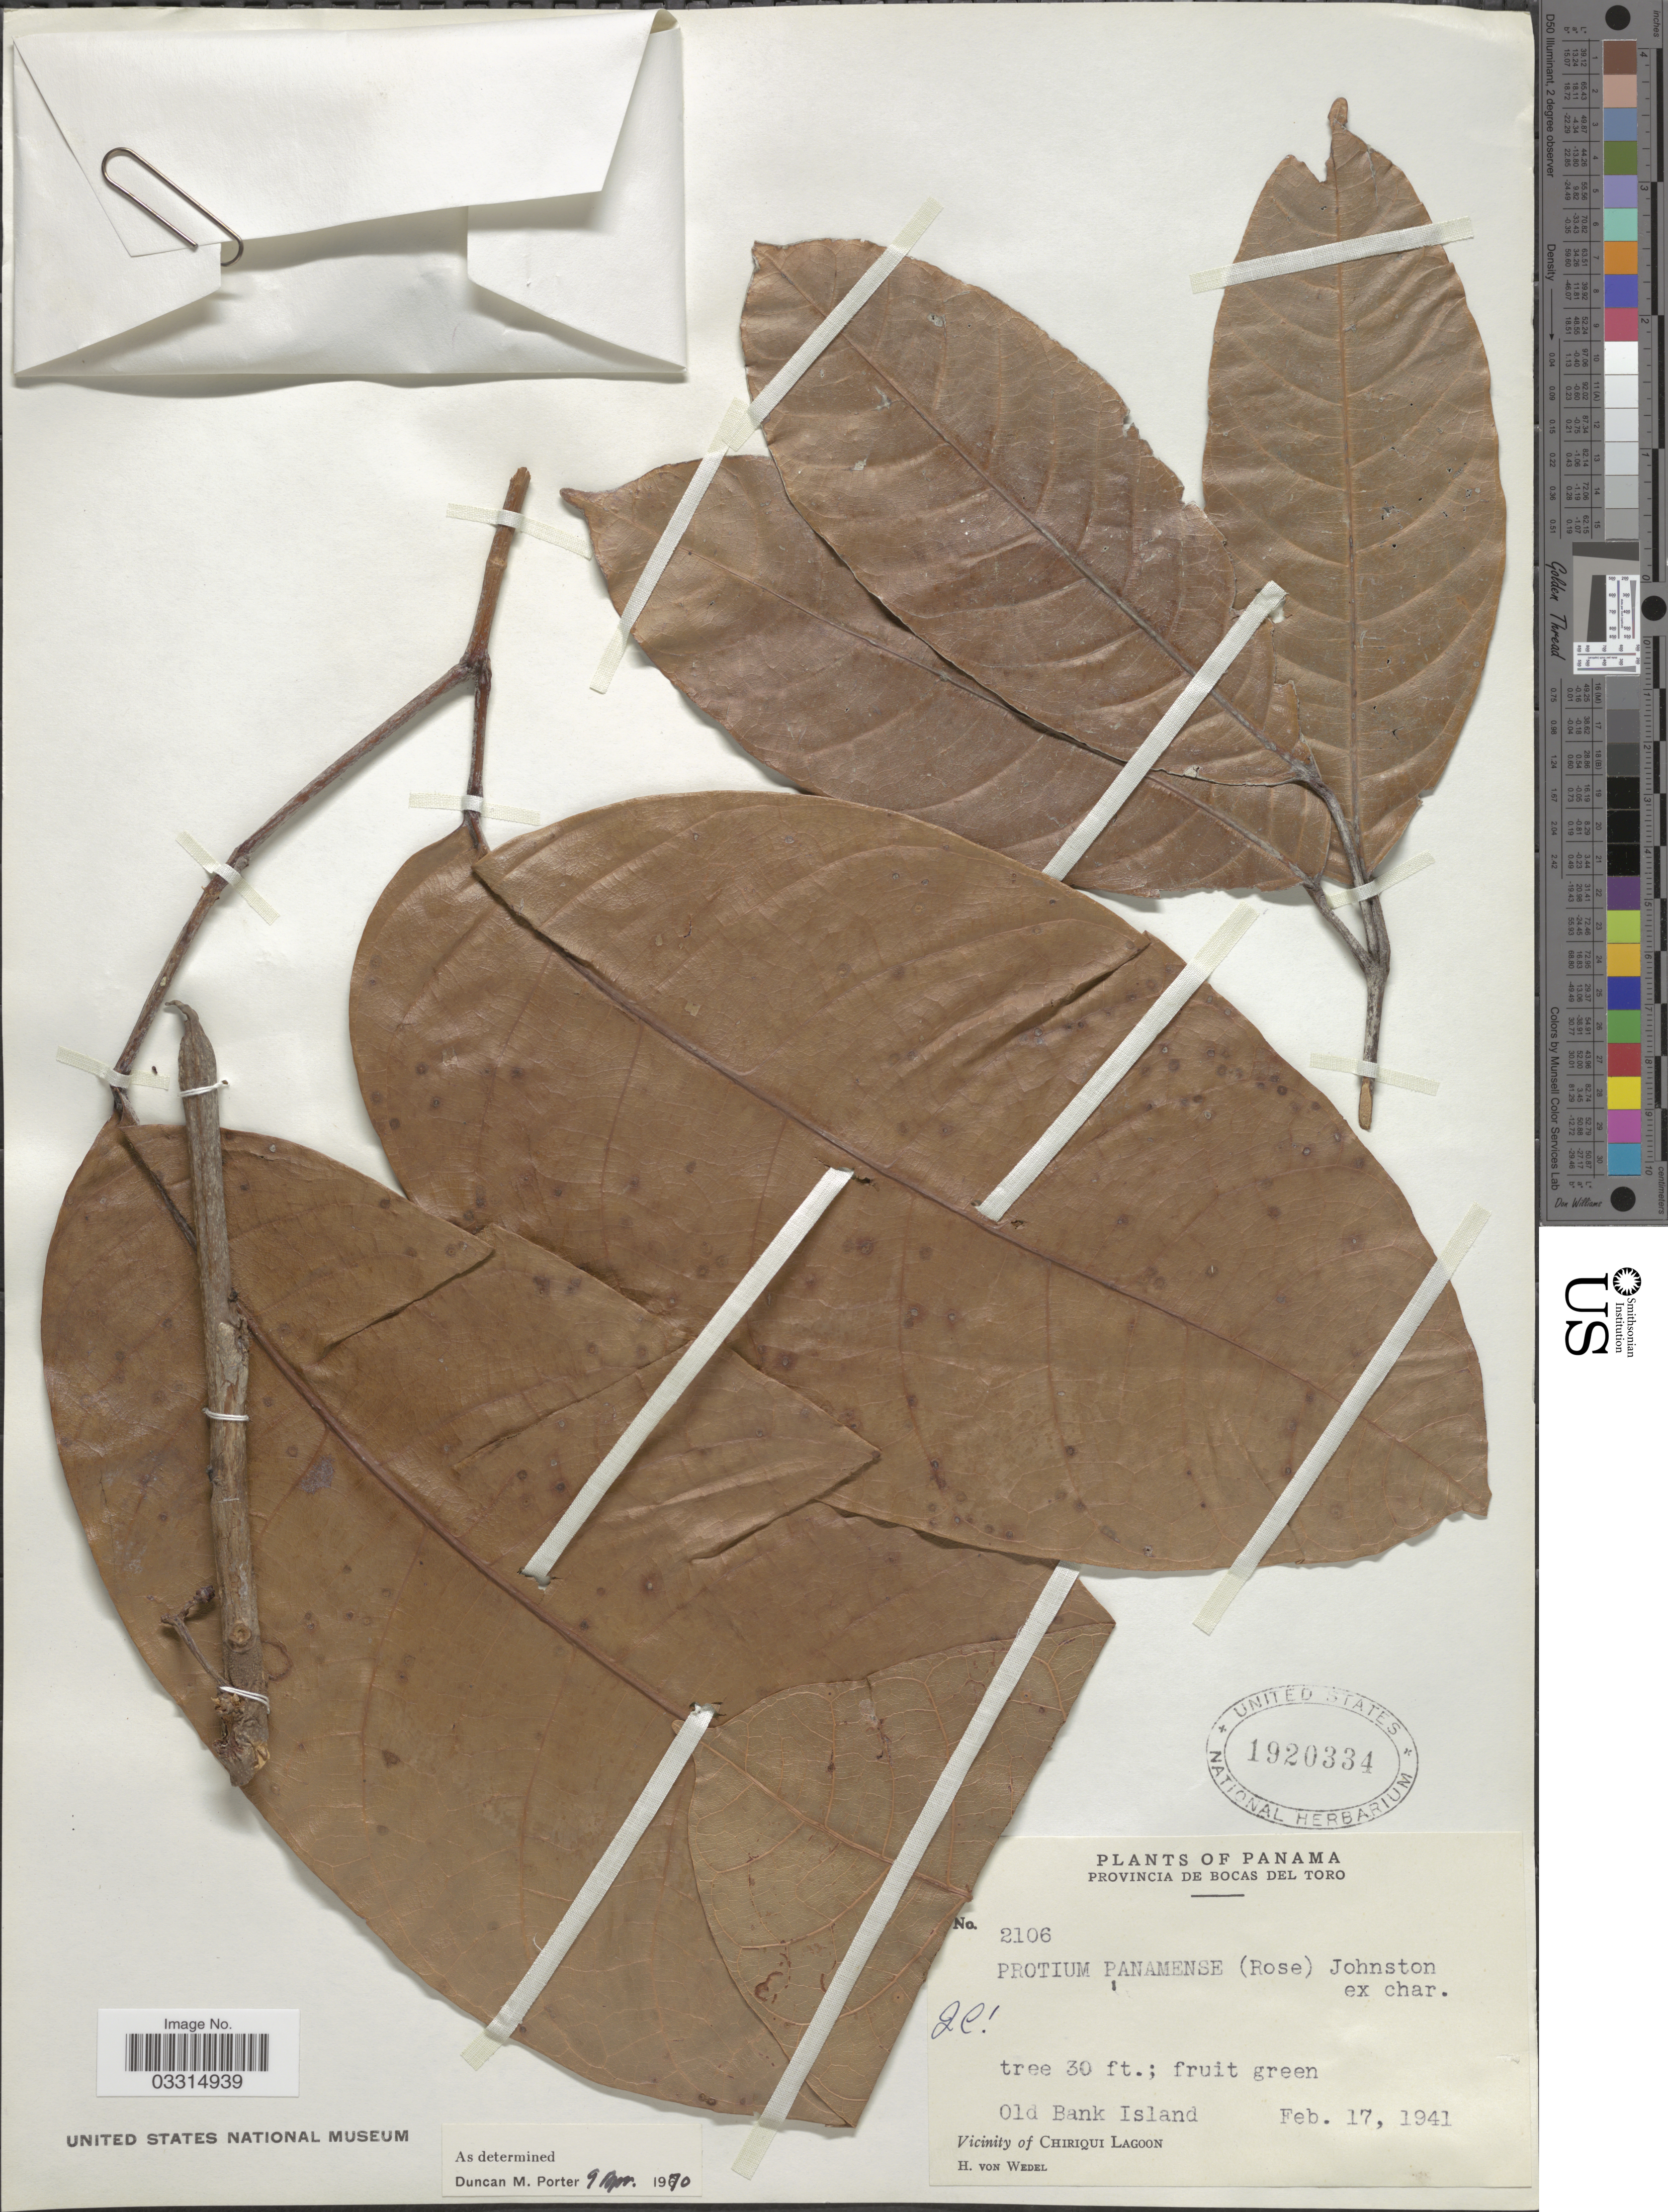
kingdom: Plantae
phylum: Tracheophyta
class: Magnoliopsida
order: Sapindales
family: Burseraceae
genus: Protium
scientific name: Protium panamense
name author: (Rose) I.M. Johnst.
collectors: H. von Wedel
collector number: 2106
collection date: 1941-02-17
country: Panama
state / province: Bocas del Toro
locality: Old Bank Island. Vicinity of Chiriqui Lagoon.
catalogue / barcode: US 1920334